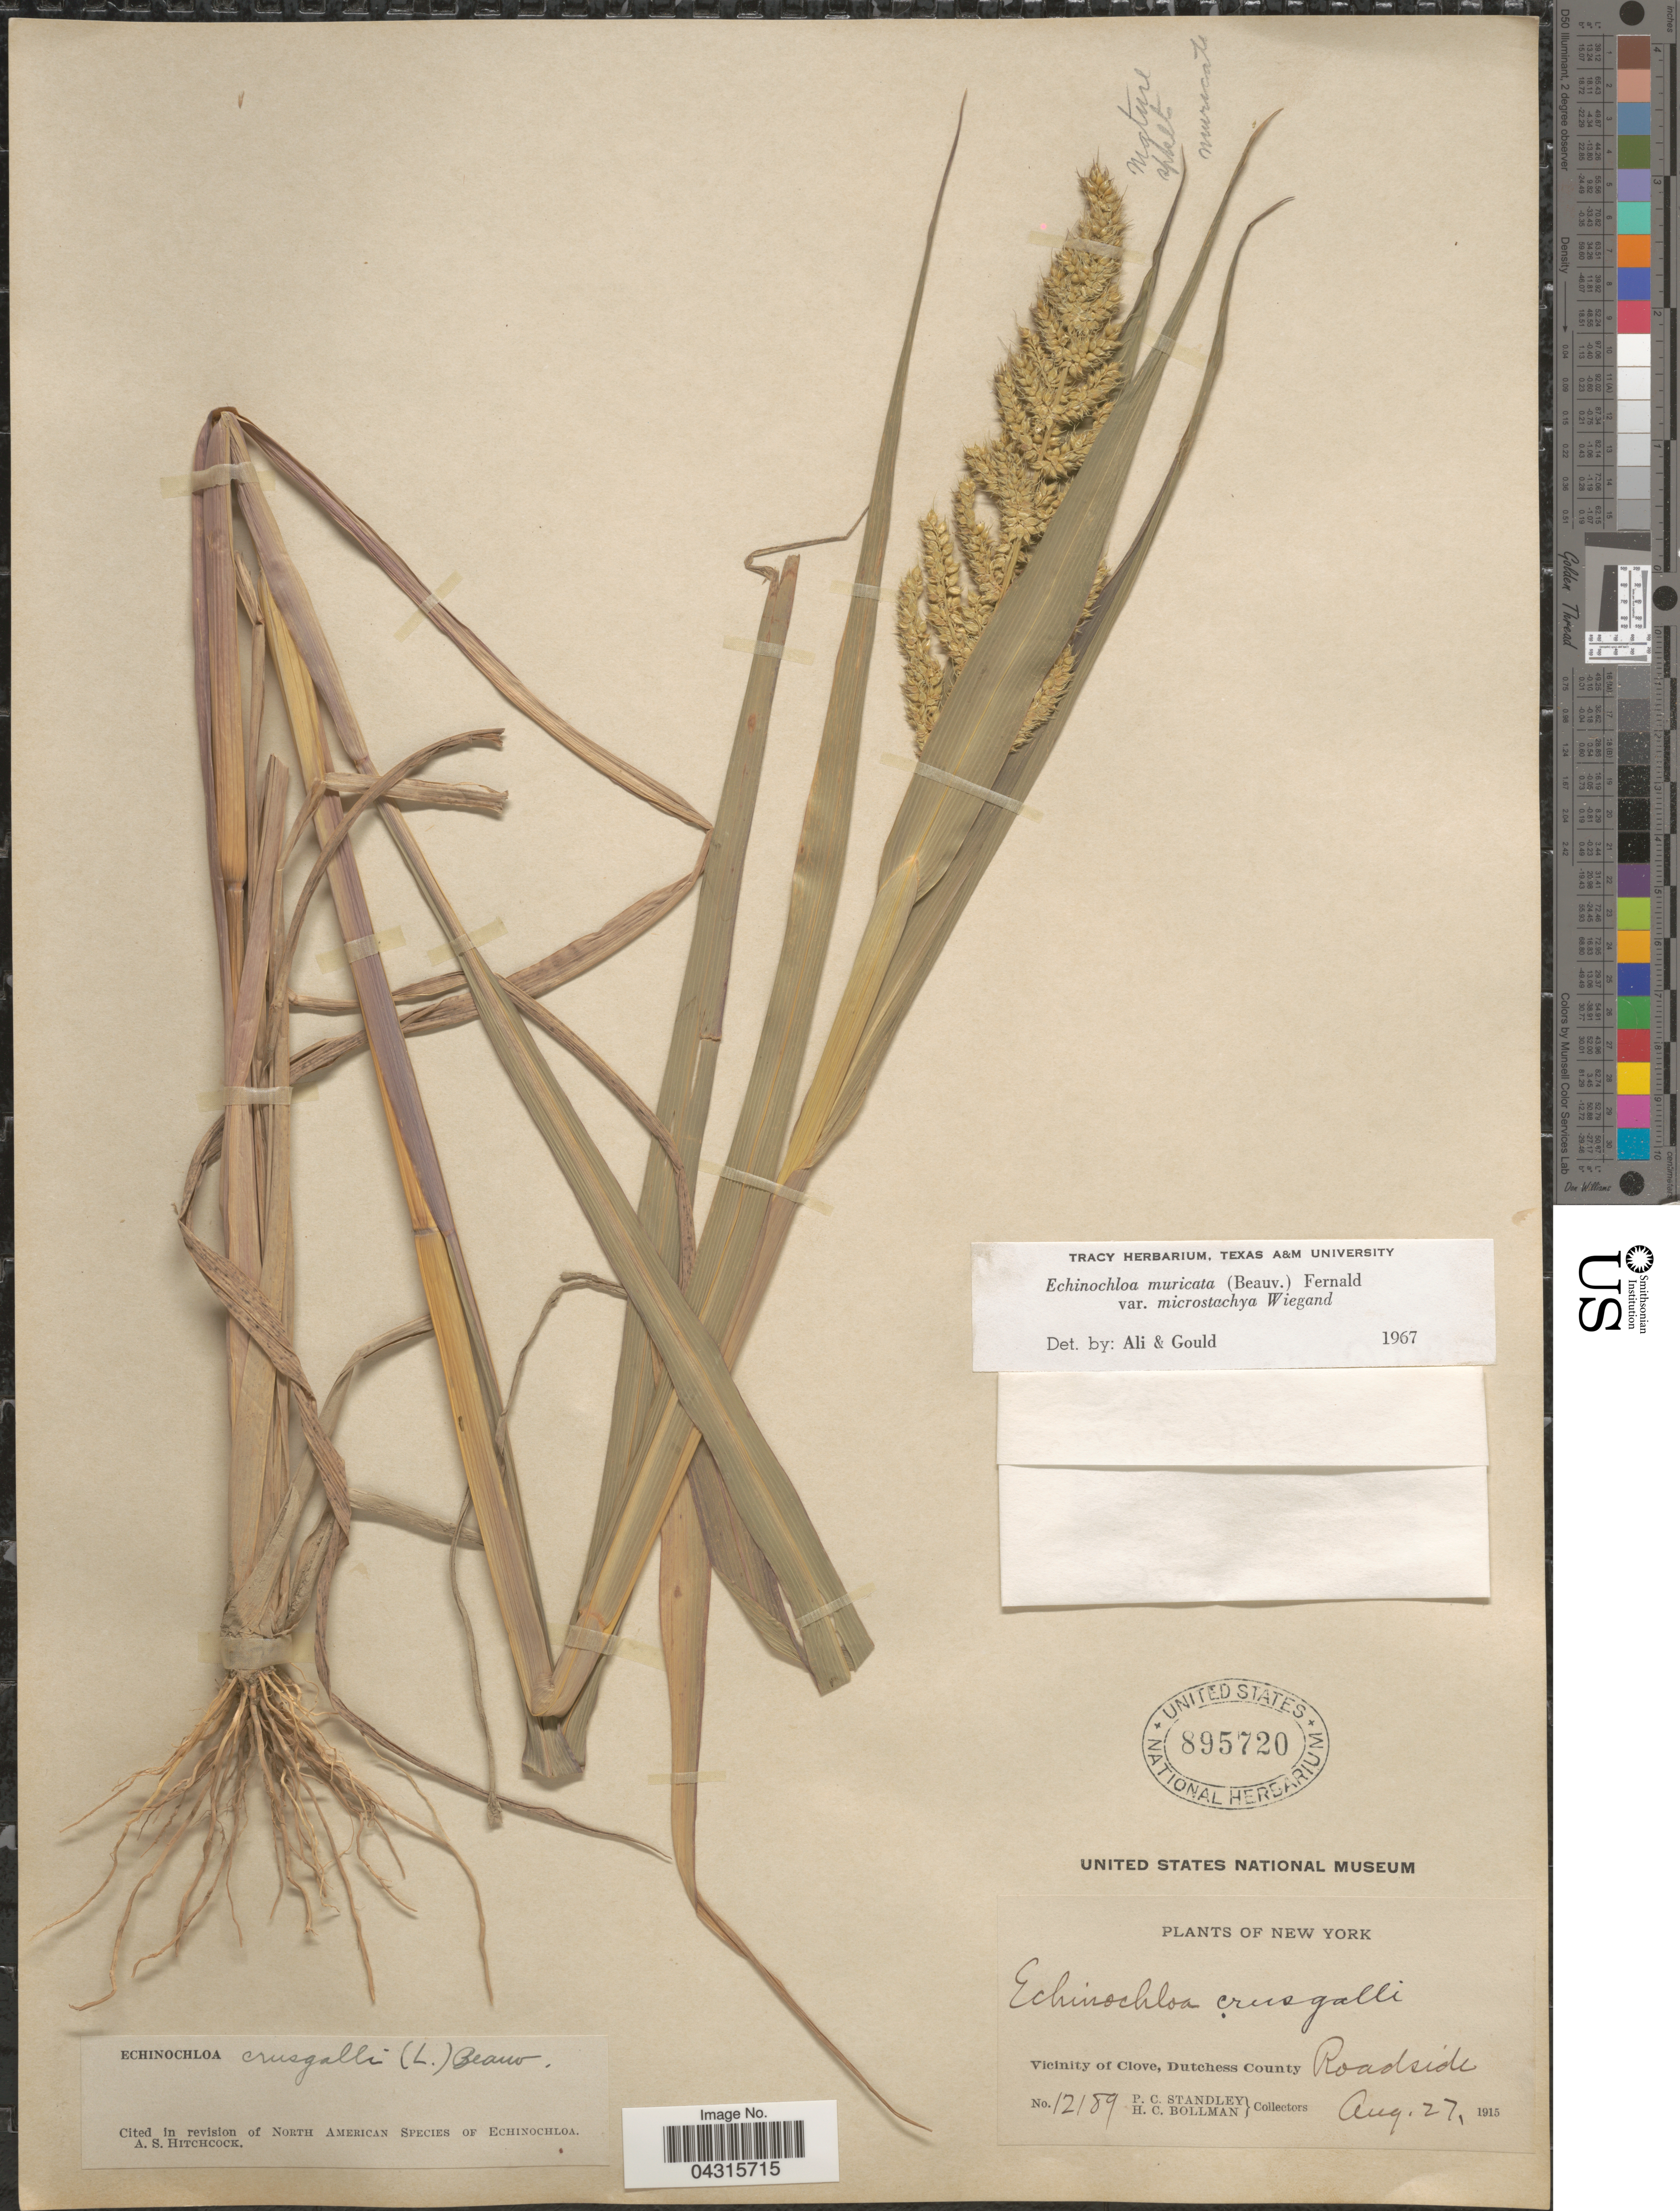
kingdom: Plantae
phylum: Tracheophyta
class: Liliopsida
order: Poales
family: Poaceae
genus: Echinochloa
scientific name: Echinochloa muricata var. microstachya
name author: Wiegand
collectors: P. C. Standley & H. C. Bollman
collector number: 12189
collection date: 1915-08-27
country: United States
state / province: New York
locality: Vicinity of Clove, dutchess County.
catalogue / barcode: US 895720